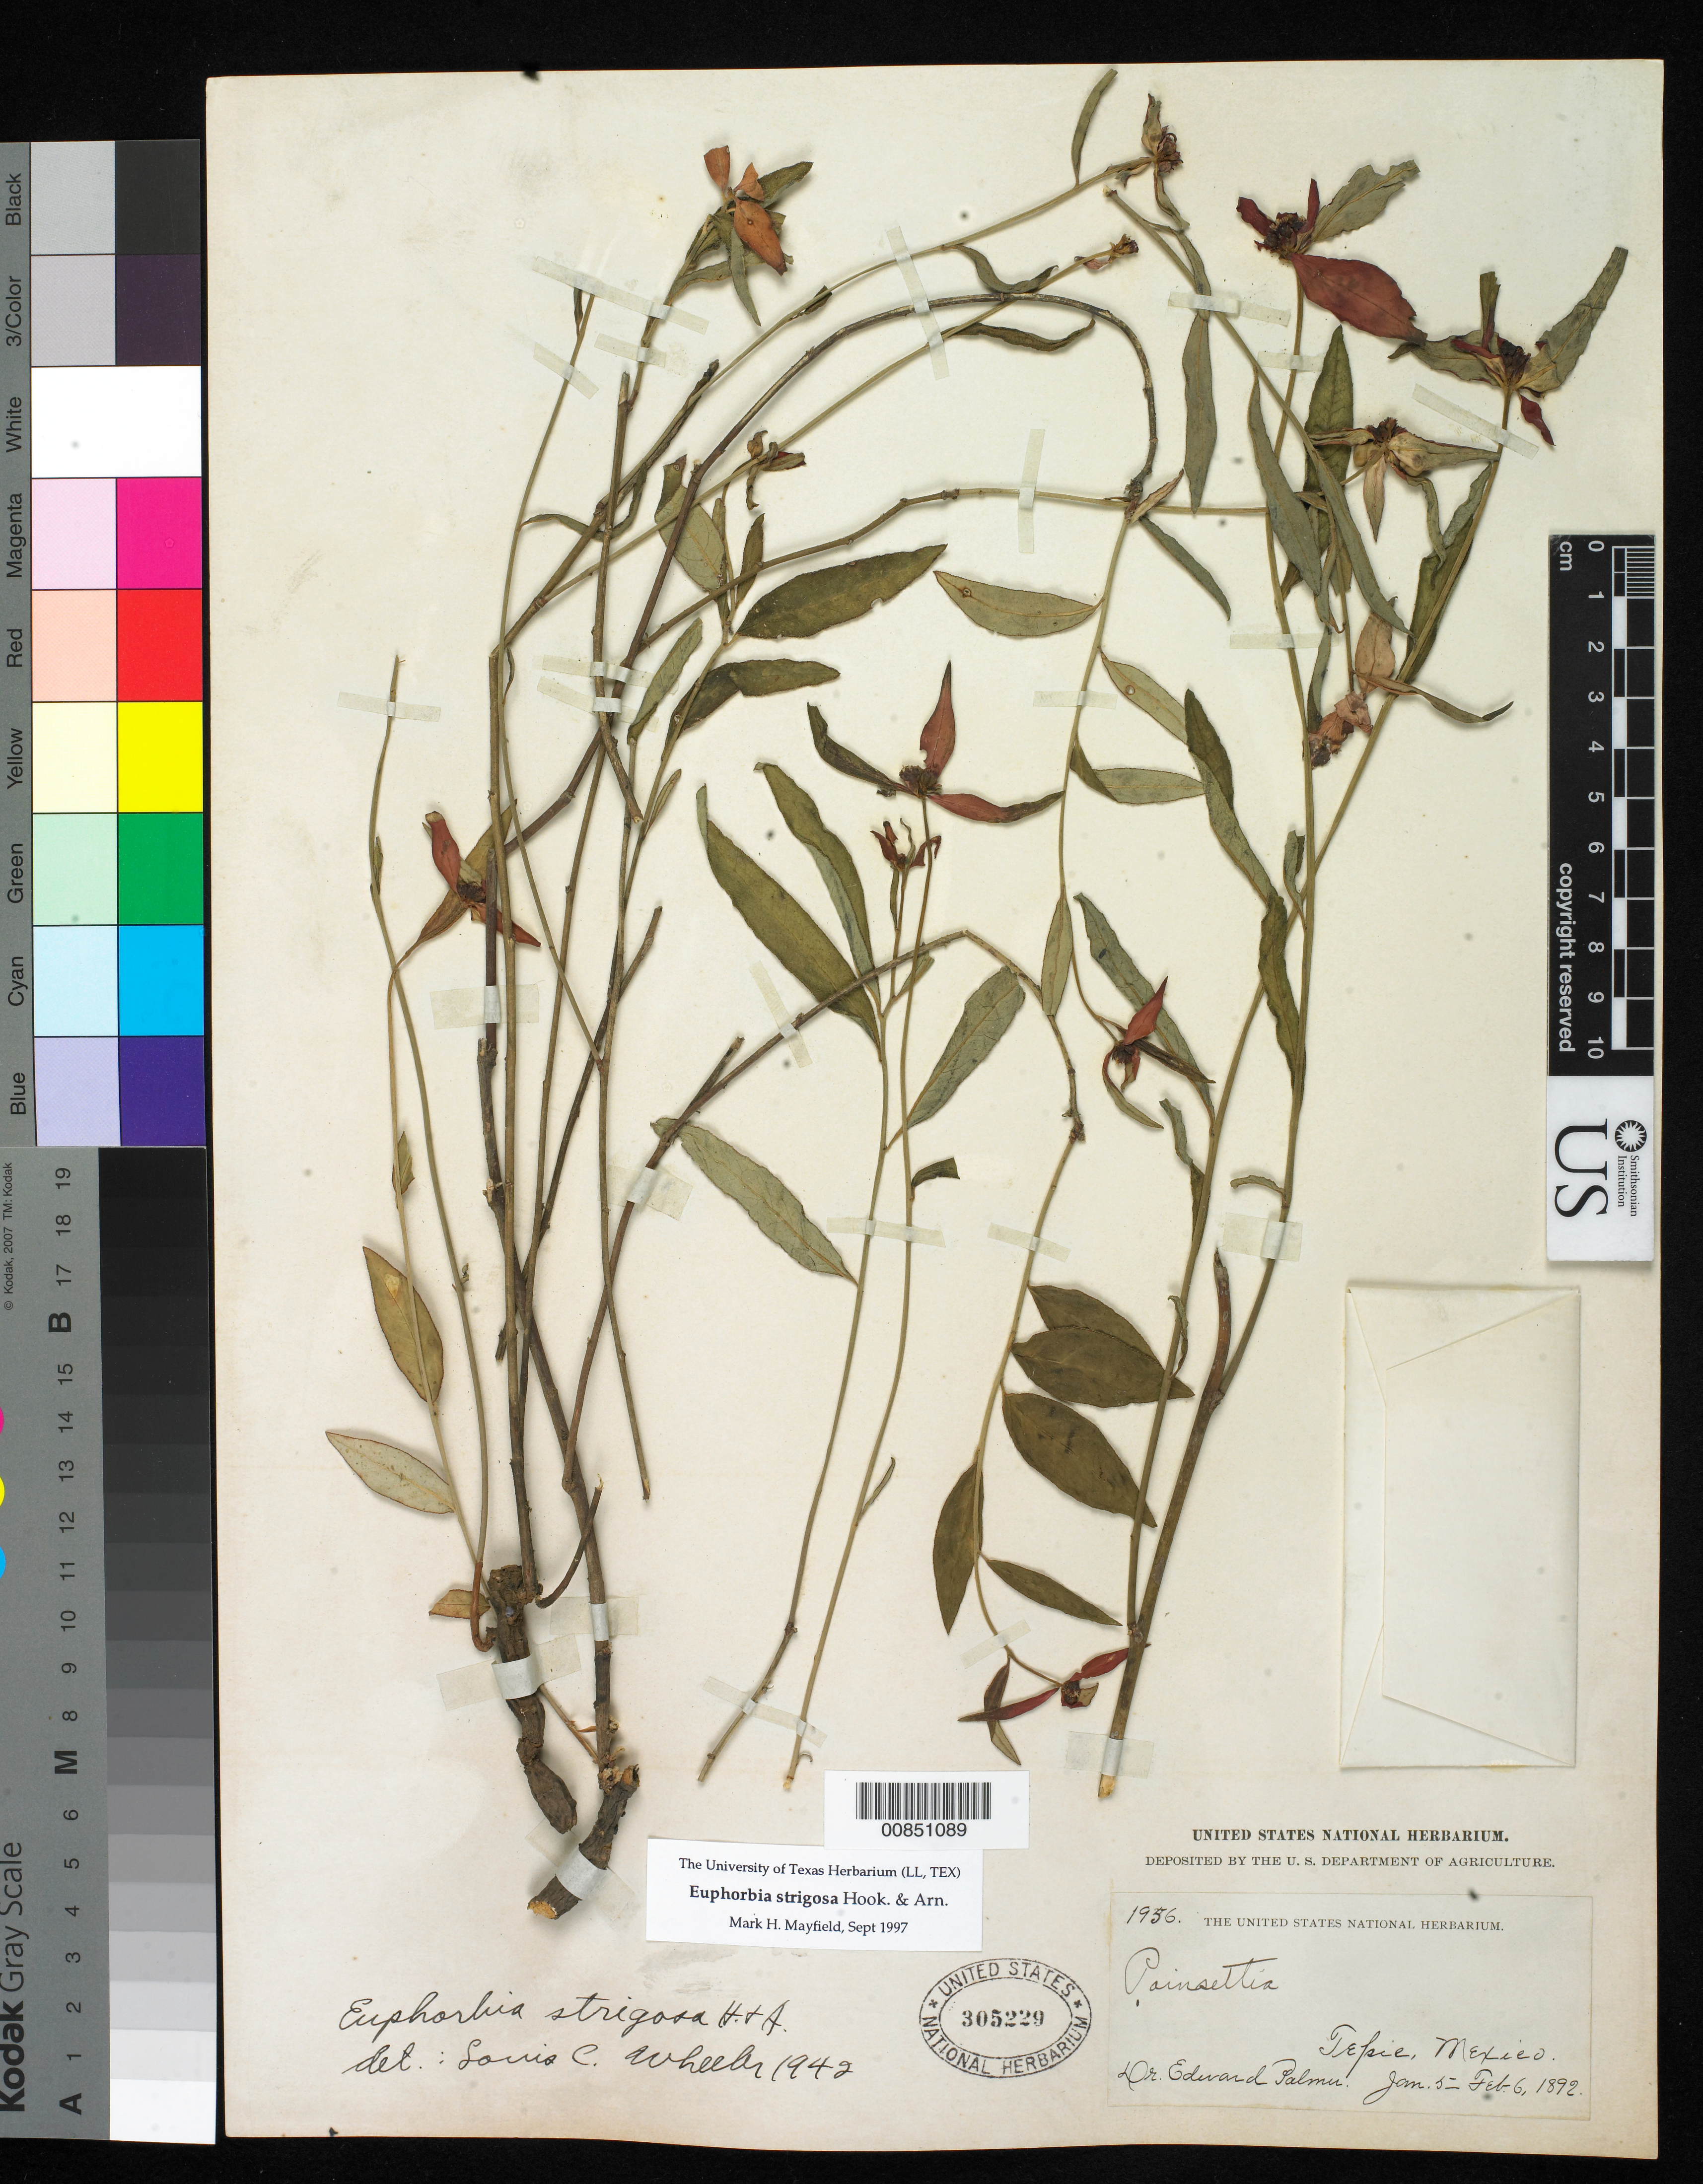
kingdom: Plantae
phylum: Tracheophyta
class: Magnoliopsida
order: Malpighiales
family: Euphorbiaceae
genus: Euphorbia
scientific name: Euphorbia strigosa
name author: Hook. & Arn.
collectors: E. Palmer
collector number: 1956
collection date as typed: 05 Jan 1892 to 06 Feb 1892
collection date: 1892-01-05/1892-02-06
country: Mexico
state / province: Nayarit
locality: Tepic, Nayarit.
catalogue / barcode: US 305229